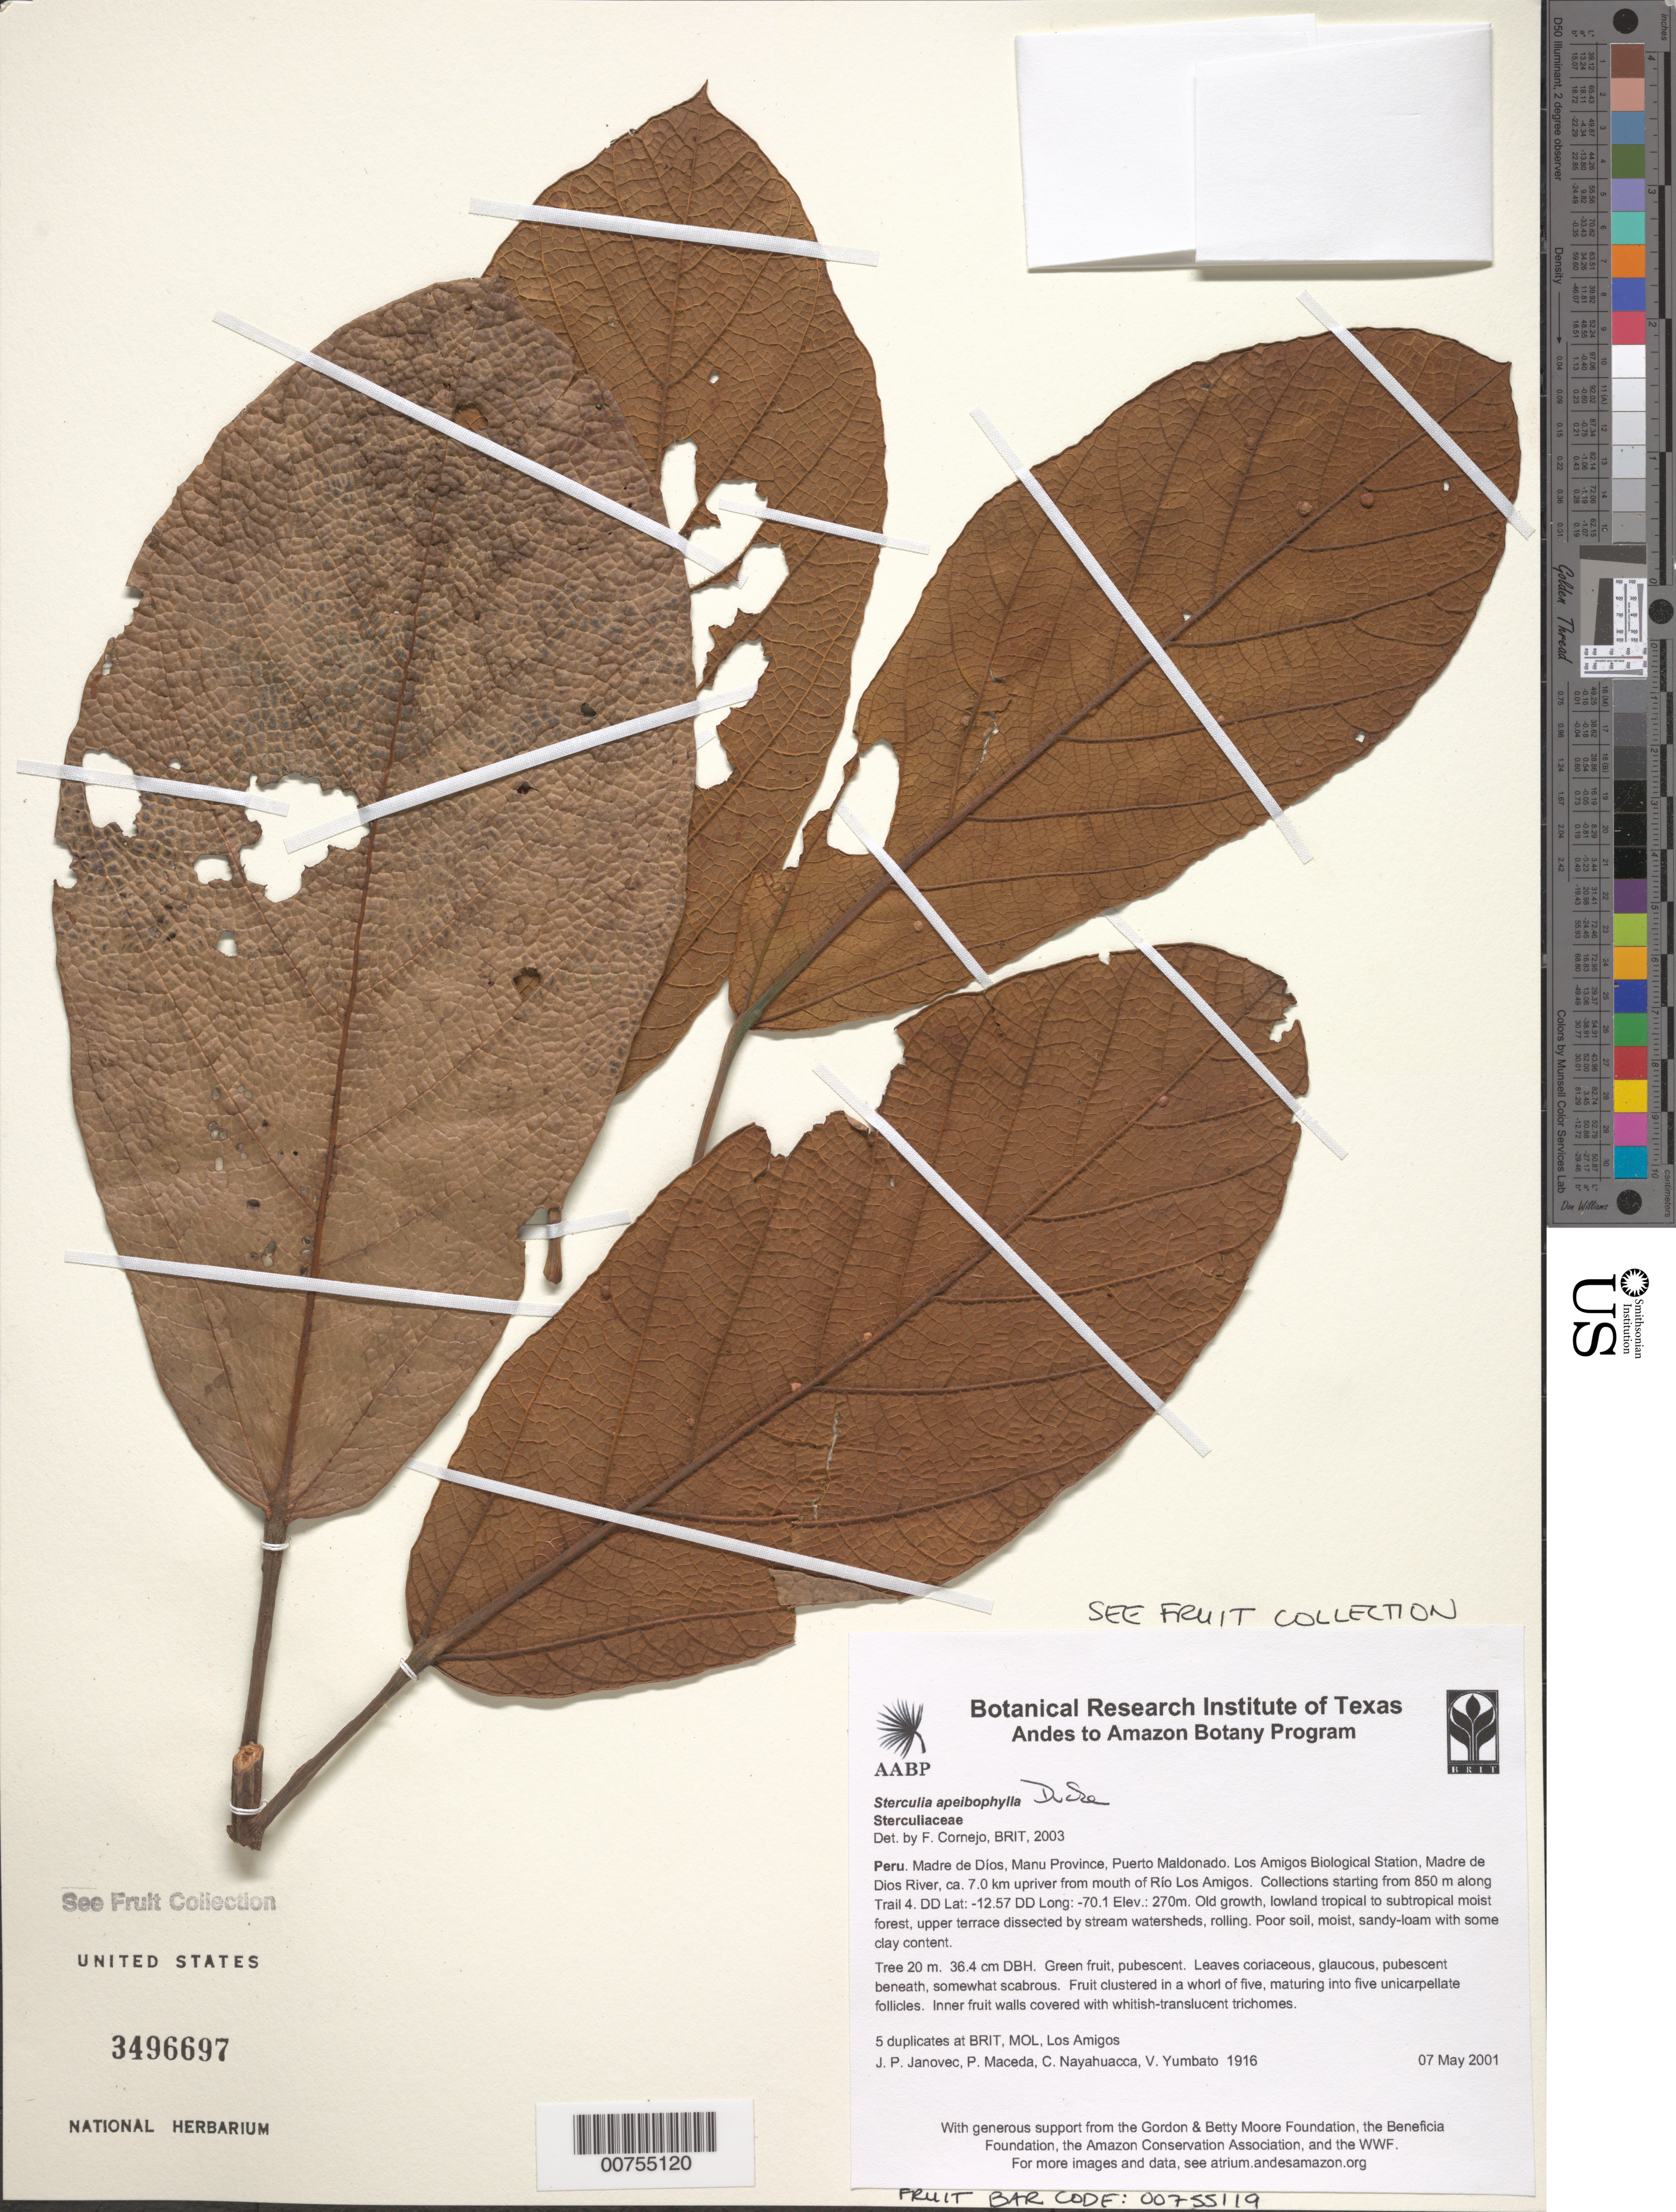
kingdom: Plantae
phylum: Tracheophyta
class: Magnoliopsida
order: Malvales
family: Malvaceae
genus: Sterculia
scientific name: Sterculia apeibophylla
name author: Ducke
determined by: Cornejo, F.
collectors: J. P. Janovec, P. Maceda, C. Nayahuacca & V. Yumbato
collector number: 1916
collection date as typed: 07 May 2001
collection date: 2001-05-07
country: Peru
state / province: Madre de Dios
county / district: Manú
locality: Puerto Maldonado. Los Amigos Biological Staion, Madre de Dios River, ca. 7.0 km upriver from mouth of Rio Los Amigos. Collections starting from 850 m along Trail 4.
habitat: Lowland tropical to subtropical moist forest.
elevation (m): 270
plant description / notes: BRIT, MOL, Los Amigos, US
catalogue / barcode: US 3496697